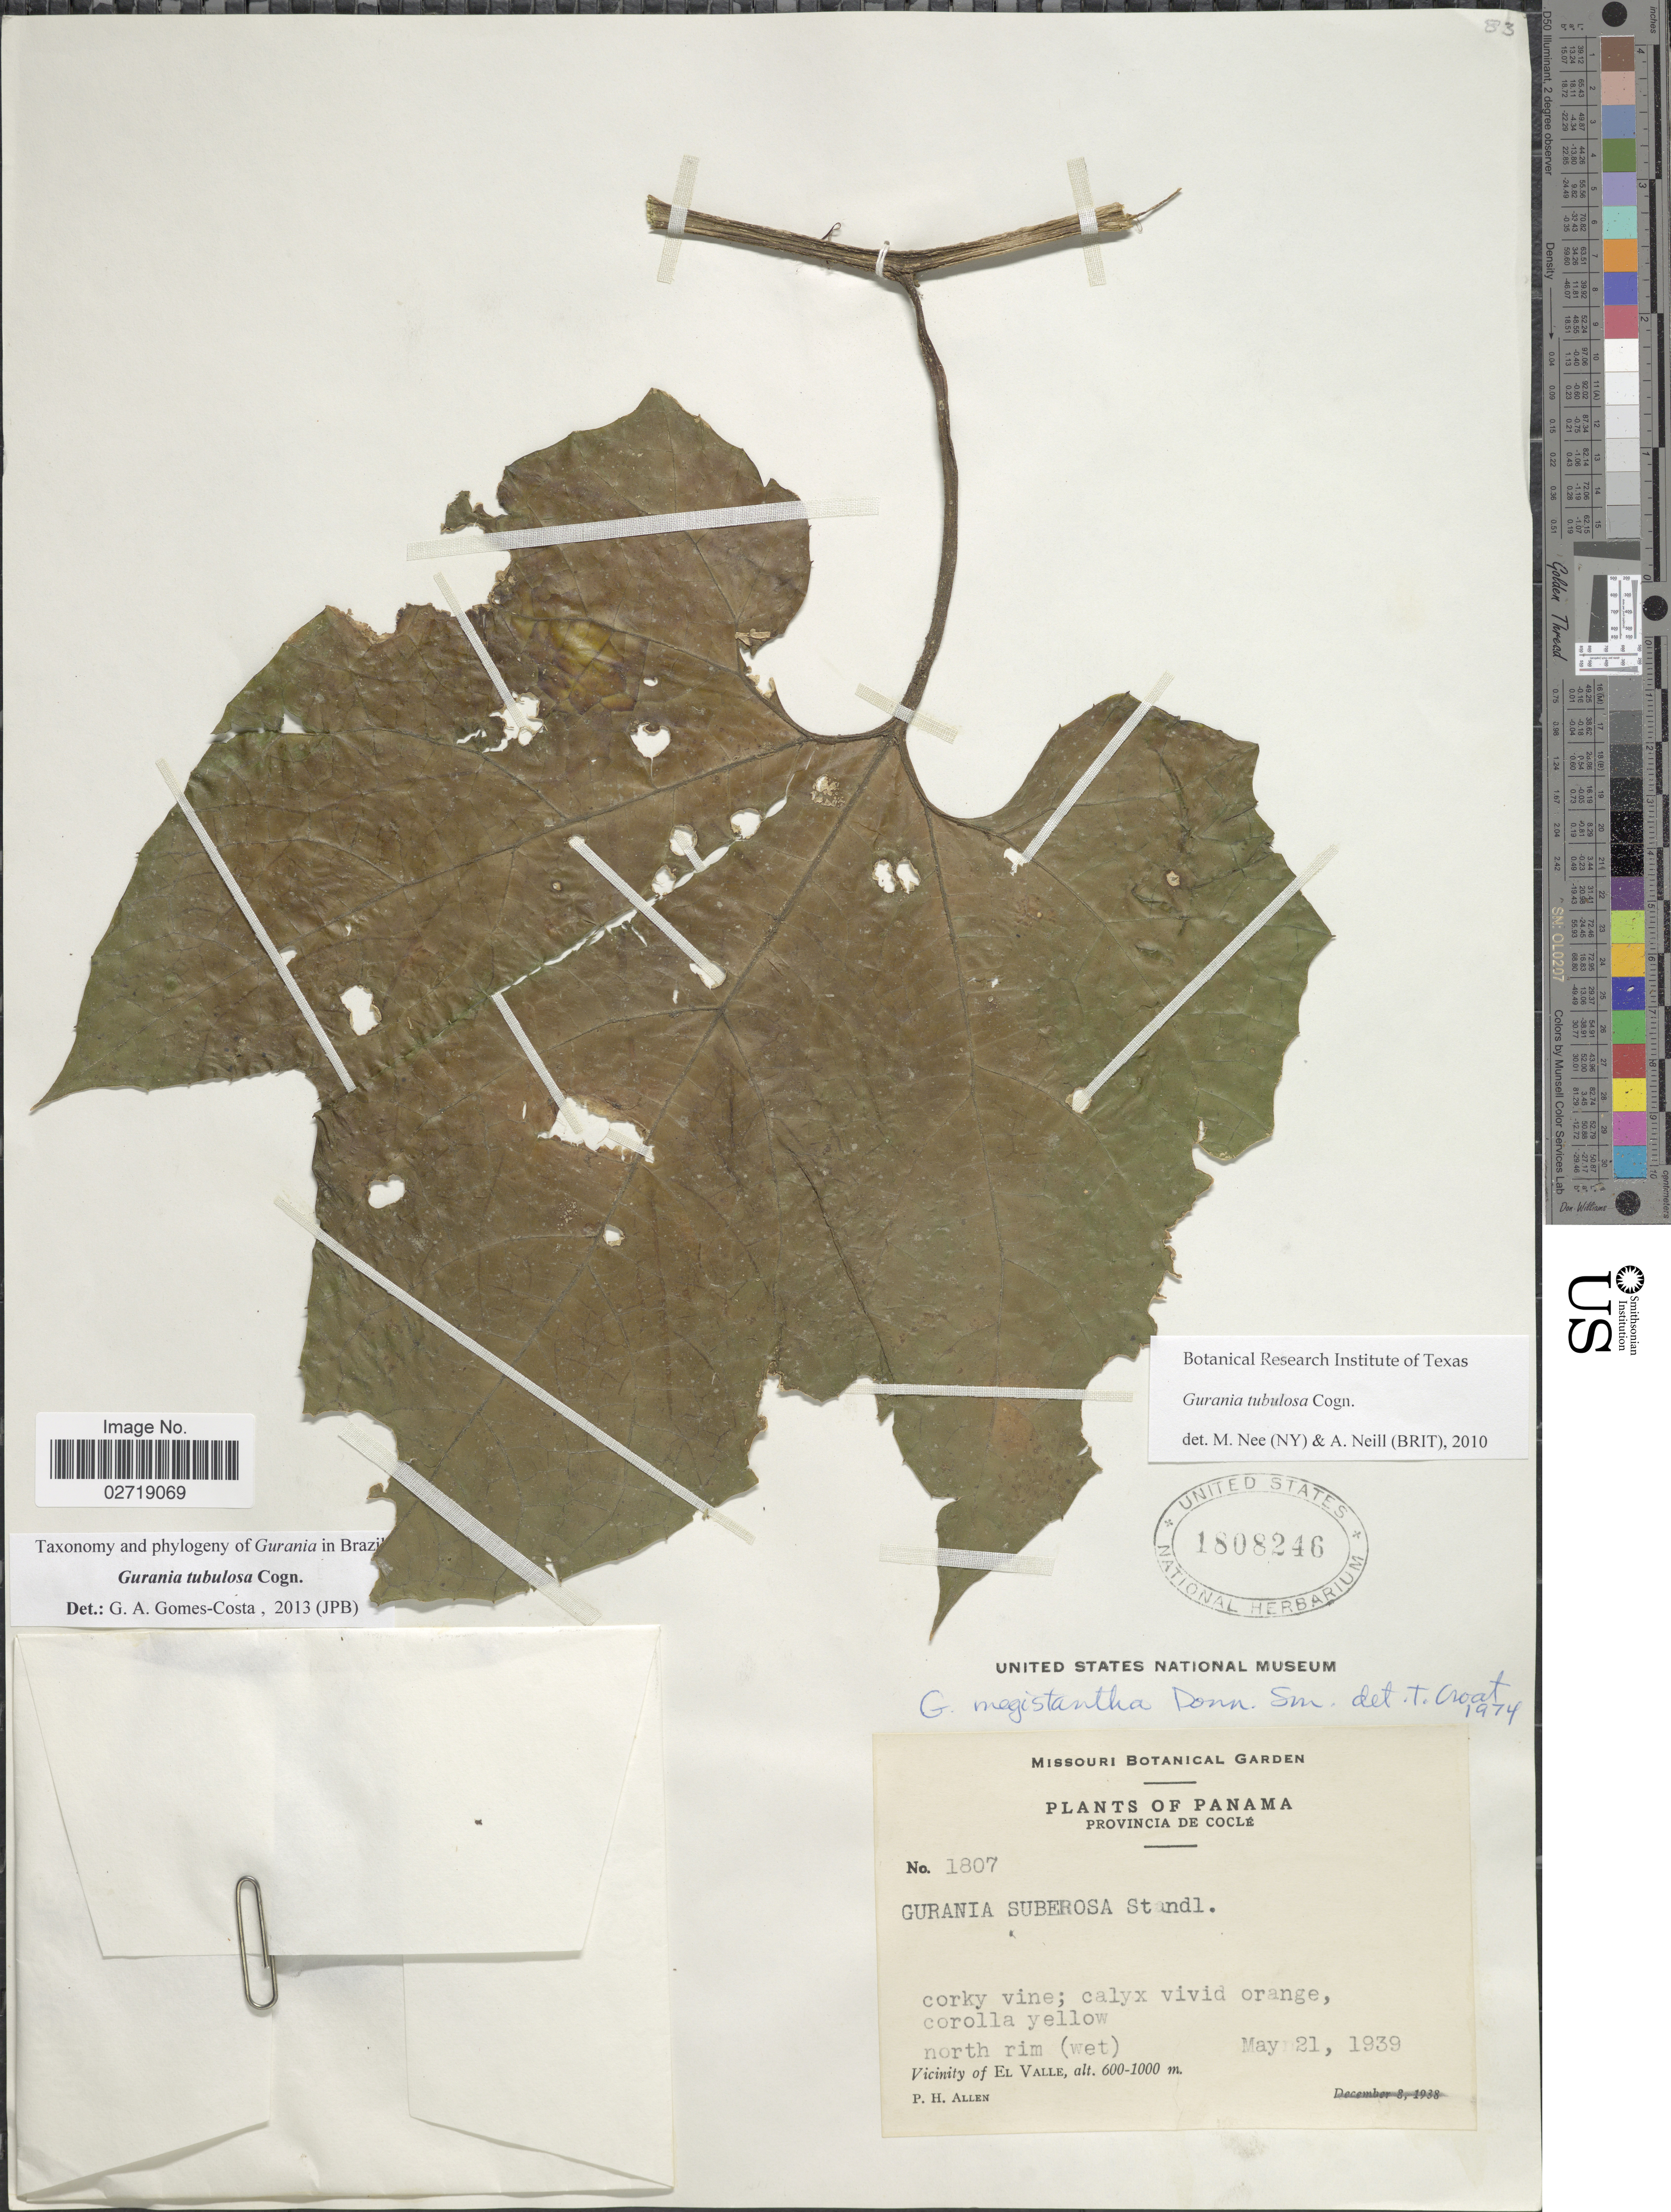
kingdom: Plantae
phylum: Tracheophyta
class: Magnoliopsida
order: Cucurbitales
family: Cucurbitaceae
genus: Gurania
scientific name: Gurania tubulosa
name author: Cogn.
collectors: P. H. Allen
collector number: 1807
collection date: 1939-05-21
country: Panama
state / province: Coclé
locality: Vicinity of El Valle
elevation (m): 600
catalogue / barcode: US 1808246